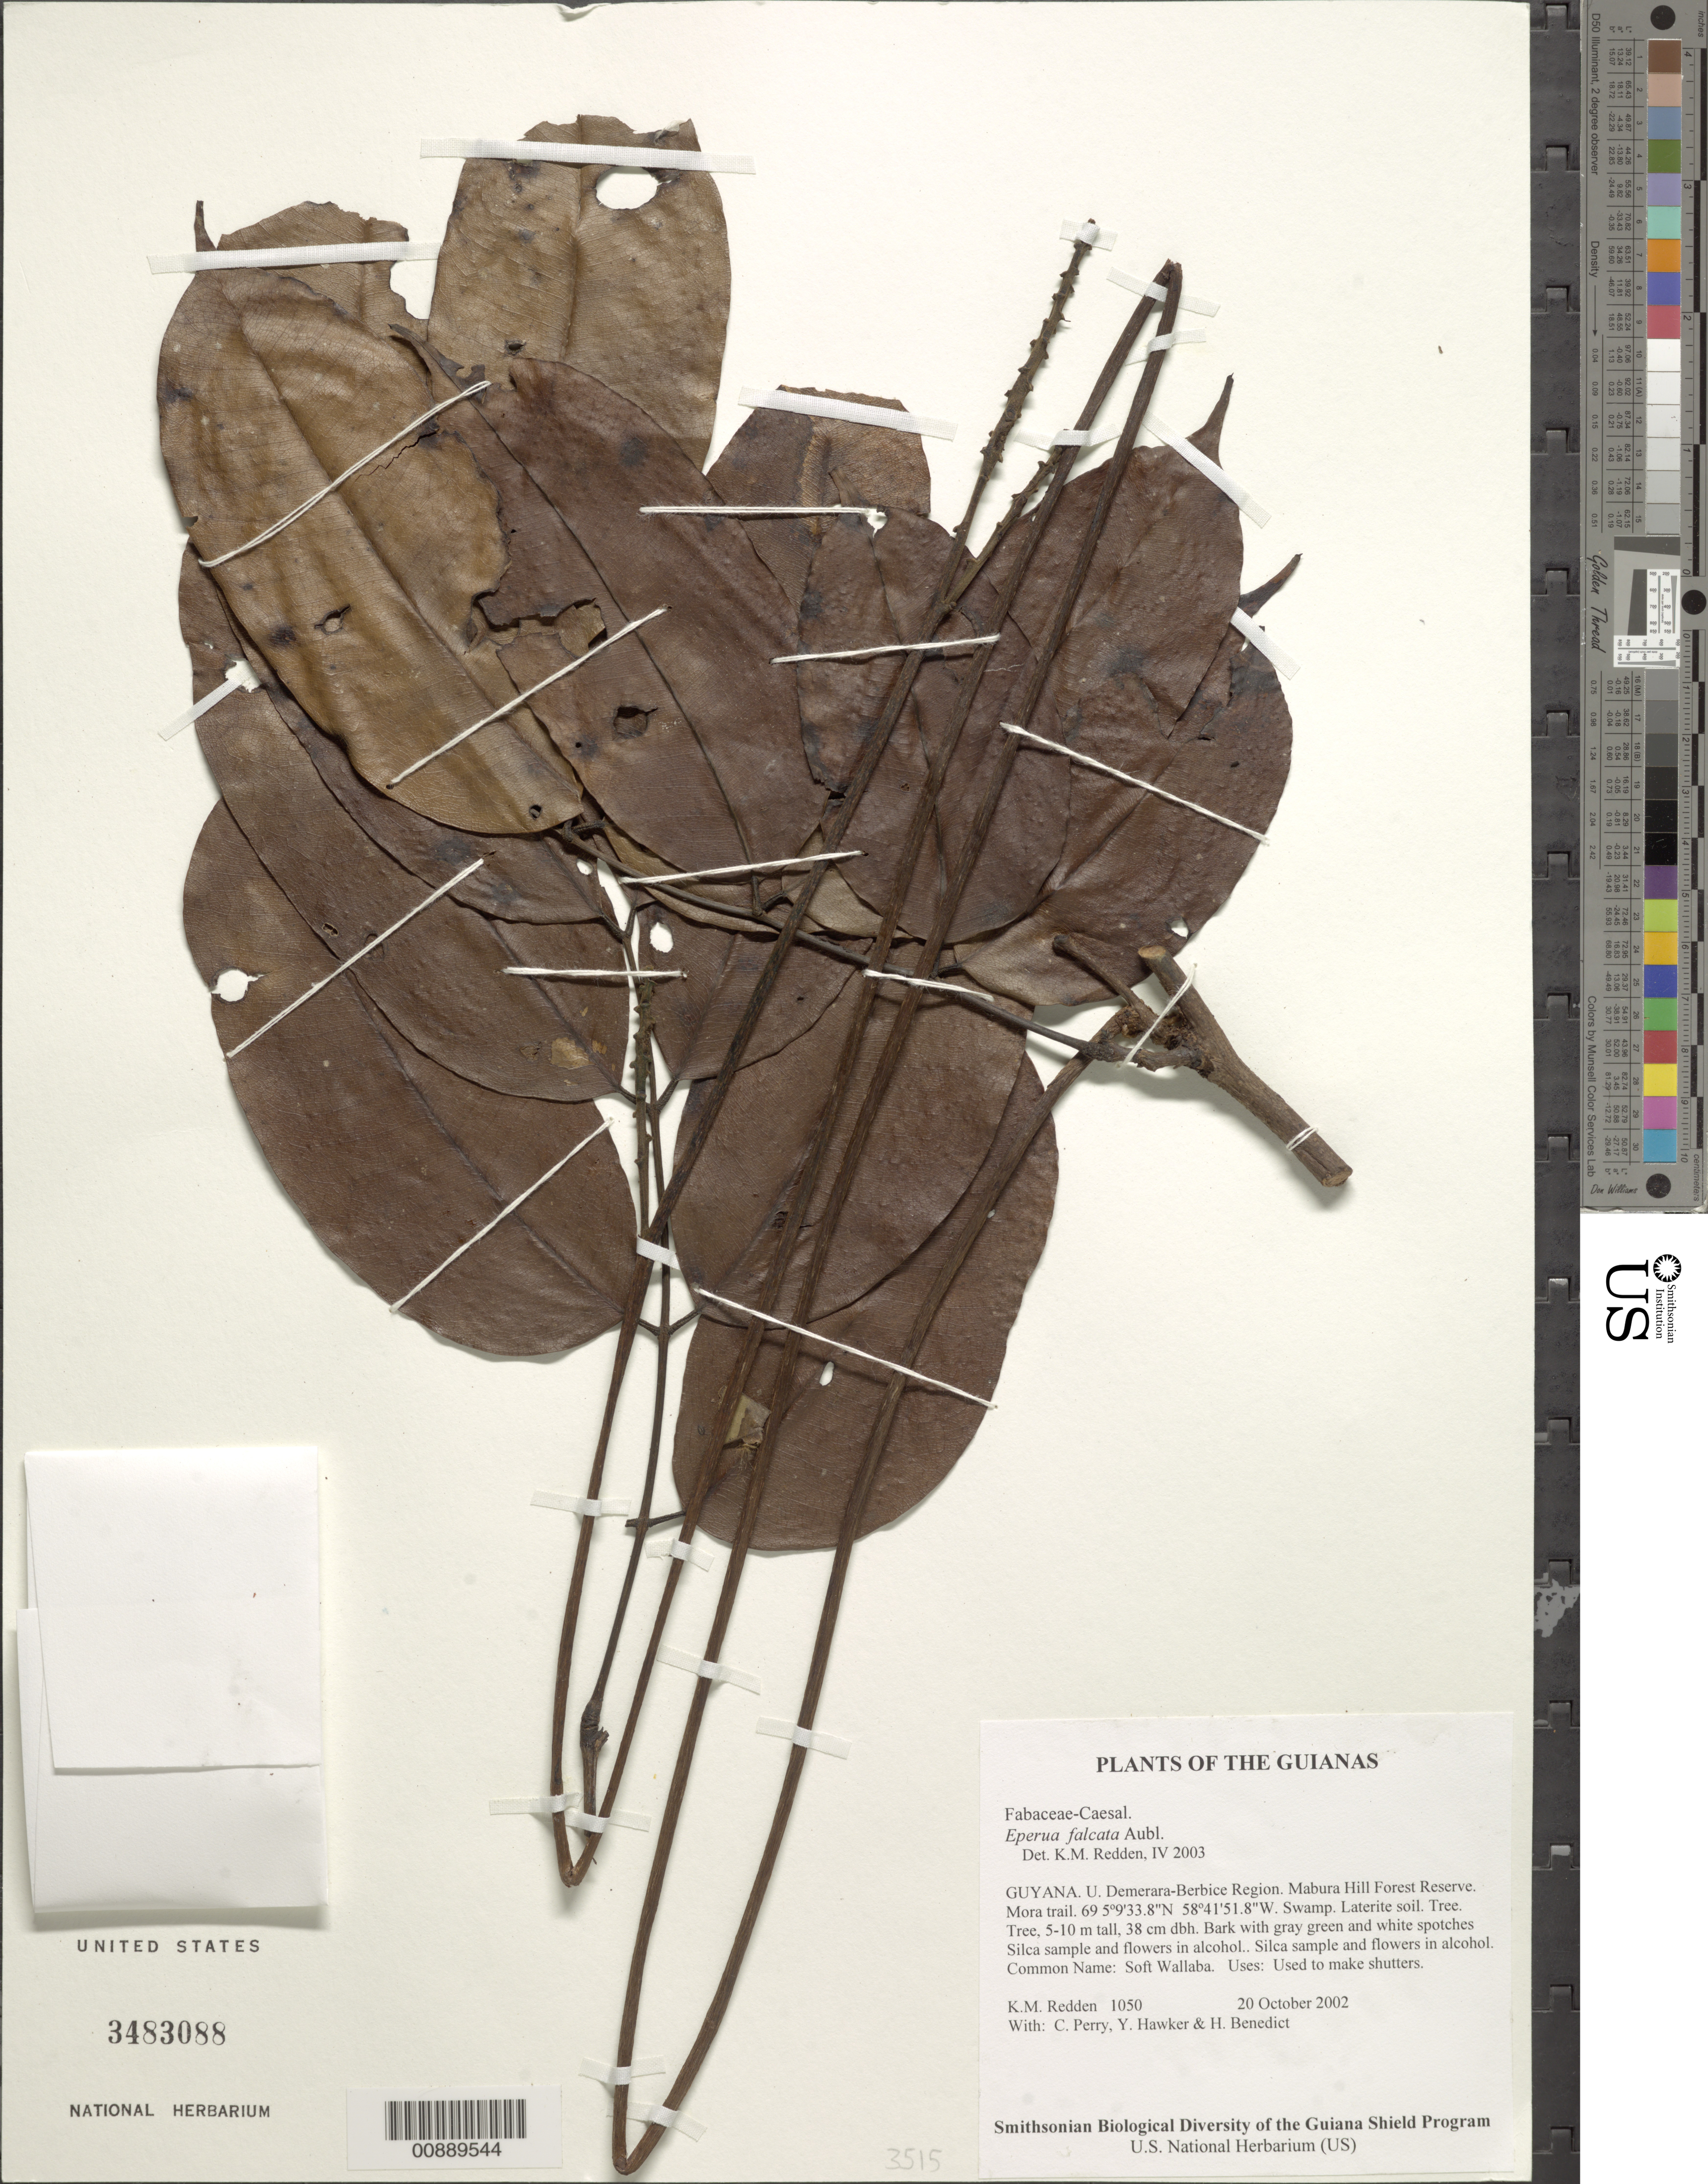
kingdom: Plantae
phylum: Tracheophyta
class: Magnoliopsida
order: Fabales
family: Fabaceae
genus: Eperua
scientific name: Eperua falcata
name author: Aubl.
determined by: Redden, K. M.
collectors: K. M. Redden, C. Perry, Y. Hawker & H. Benedict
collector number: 1050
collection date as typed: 20 October 2002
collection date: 2002-10-20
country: Guyana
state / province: U. Demerara-Berbice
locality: Mabura Hill Forest Reserve. Mora trail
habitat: Swamp. Laterite soil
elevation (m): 69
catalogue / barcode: US 3483088